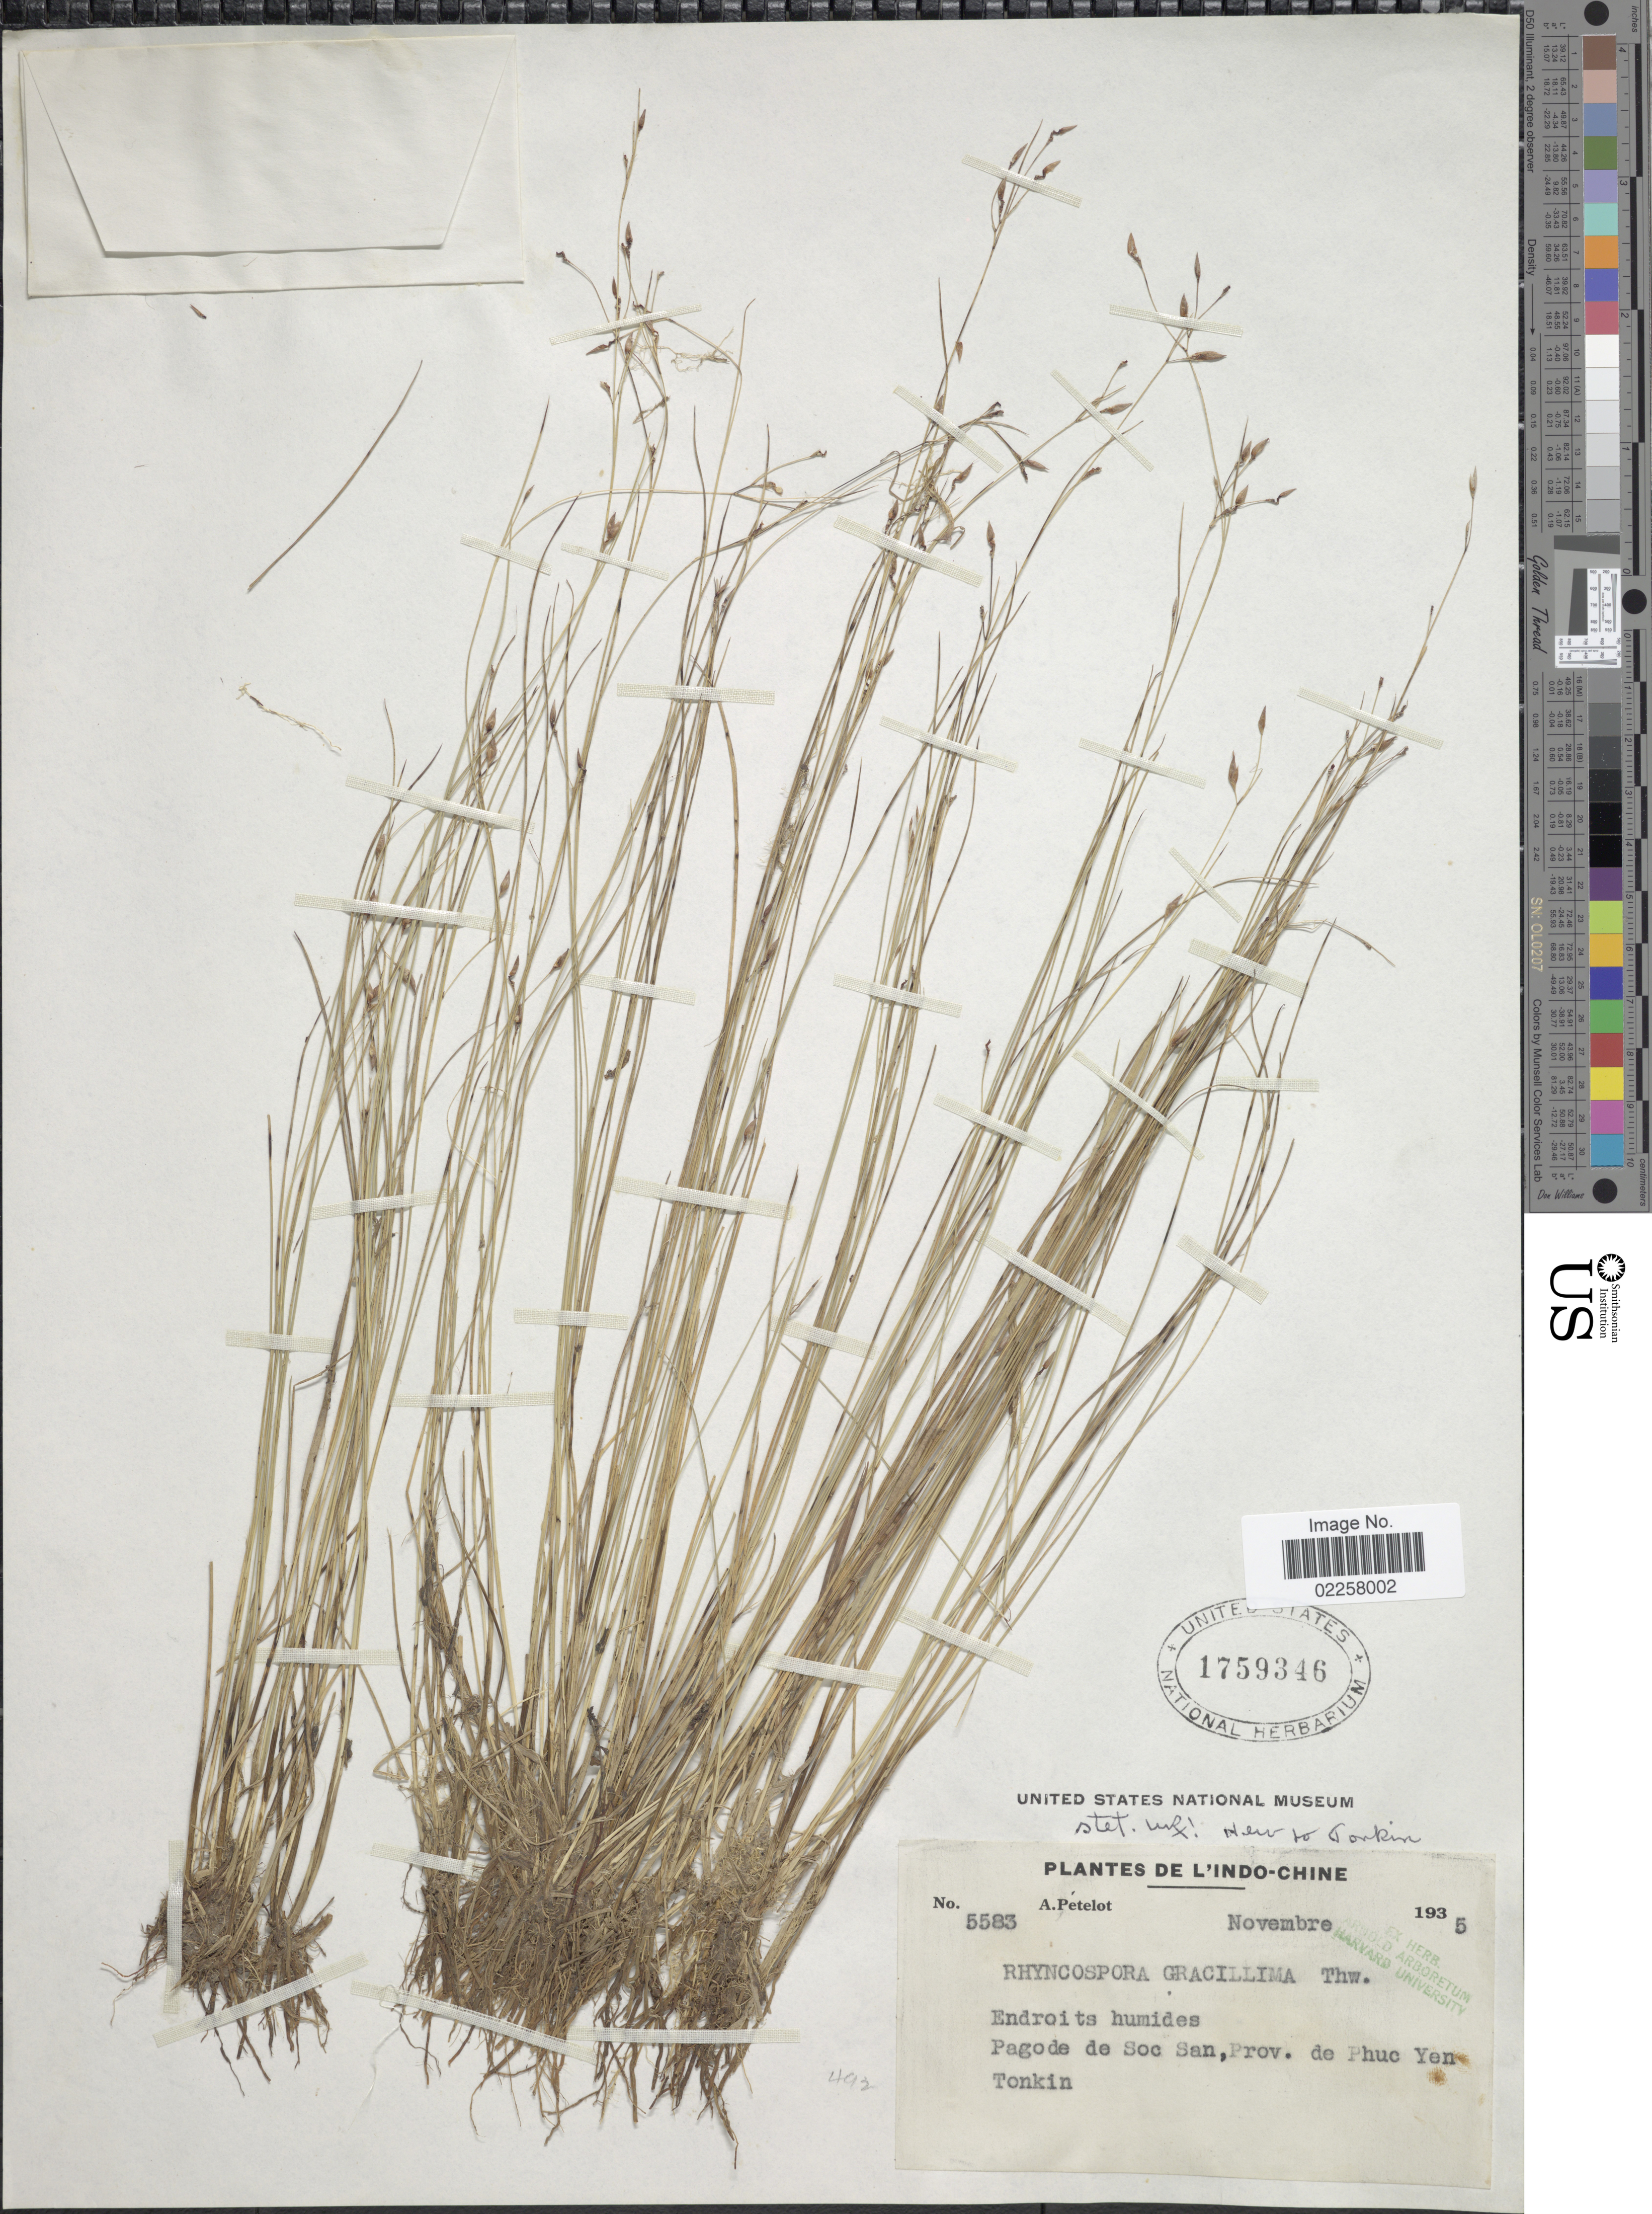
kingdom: Plantae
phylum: Tracheophyta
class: Liliopsida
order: Poales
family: Cyperaceae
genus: Rhynchospora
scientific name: Rhynchospora gracillima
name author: Thwaites & Hook.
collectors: A. Petelot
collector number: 5583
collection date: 1935-11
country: Vietnam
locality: L'Indo-Chine. Endroits humides. Pagode de Soc San, Prov. de Phuc Yen, Tonkin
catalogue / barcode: US 1759346